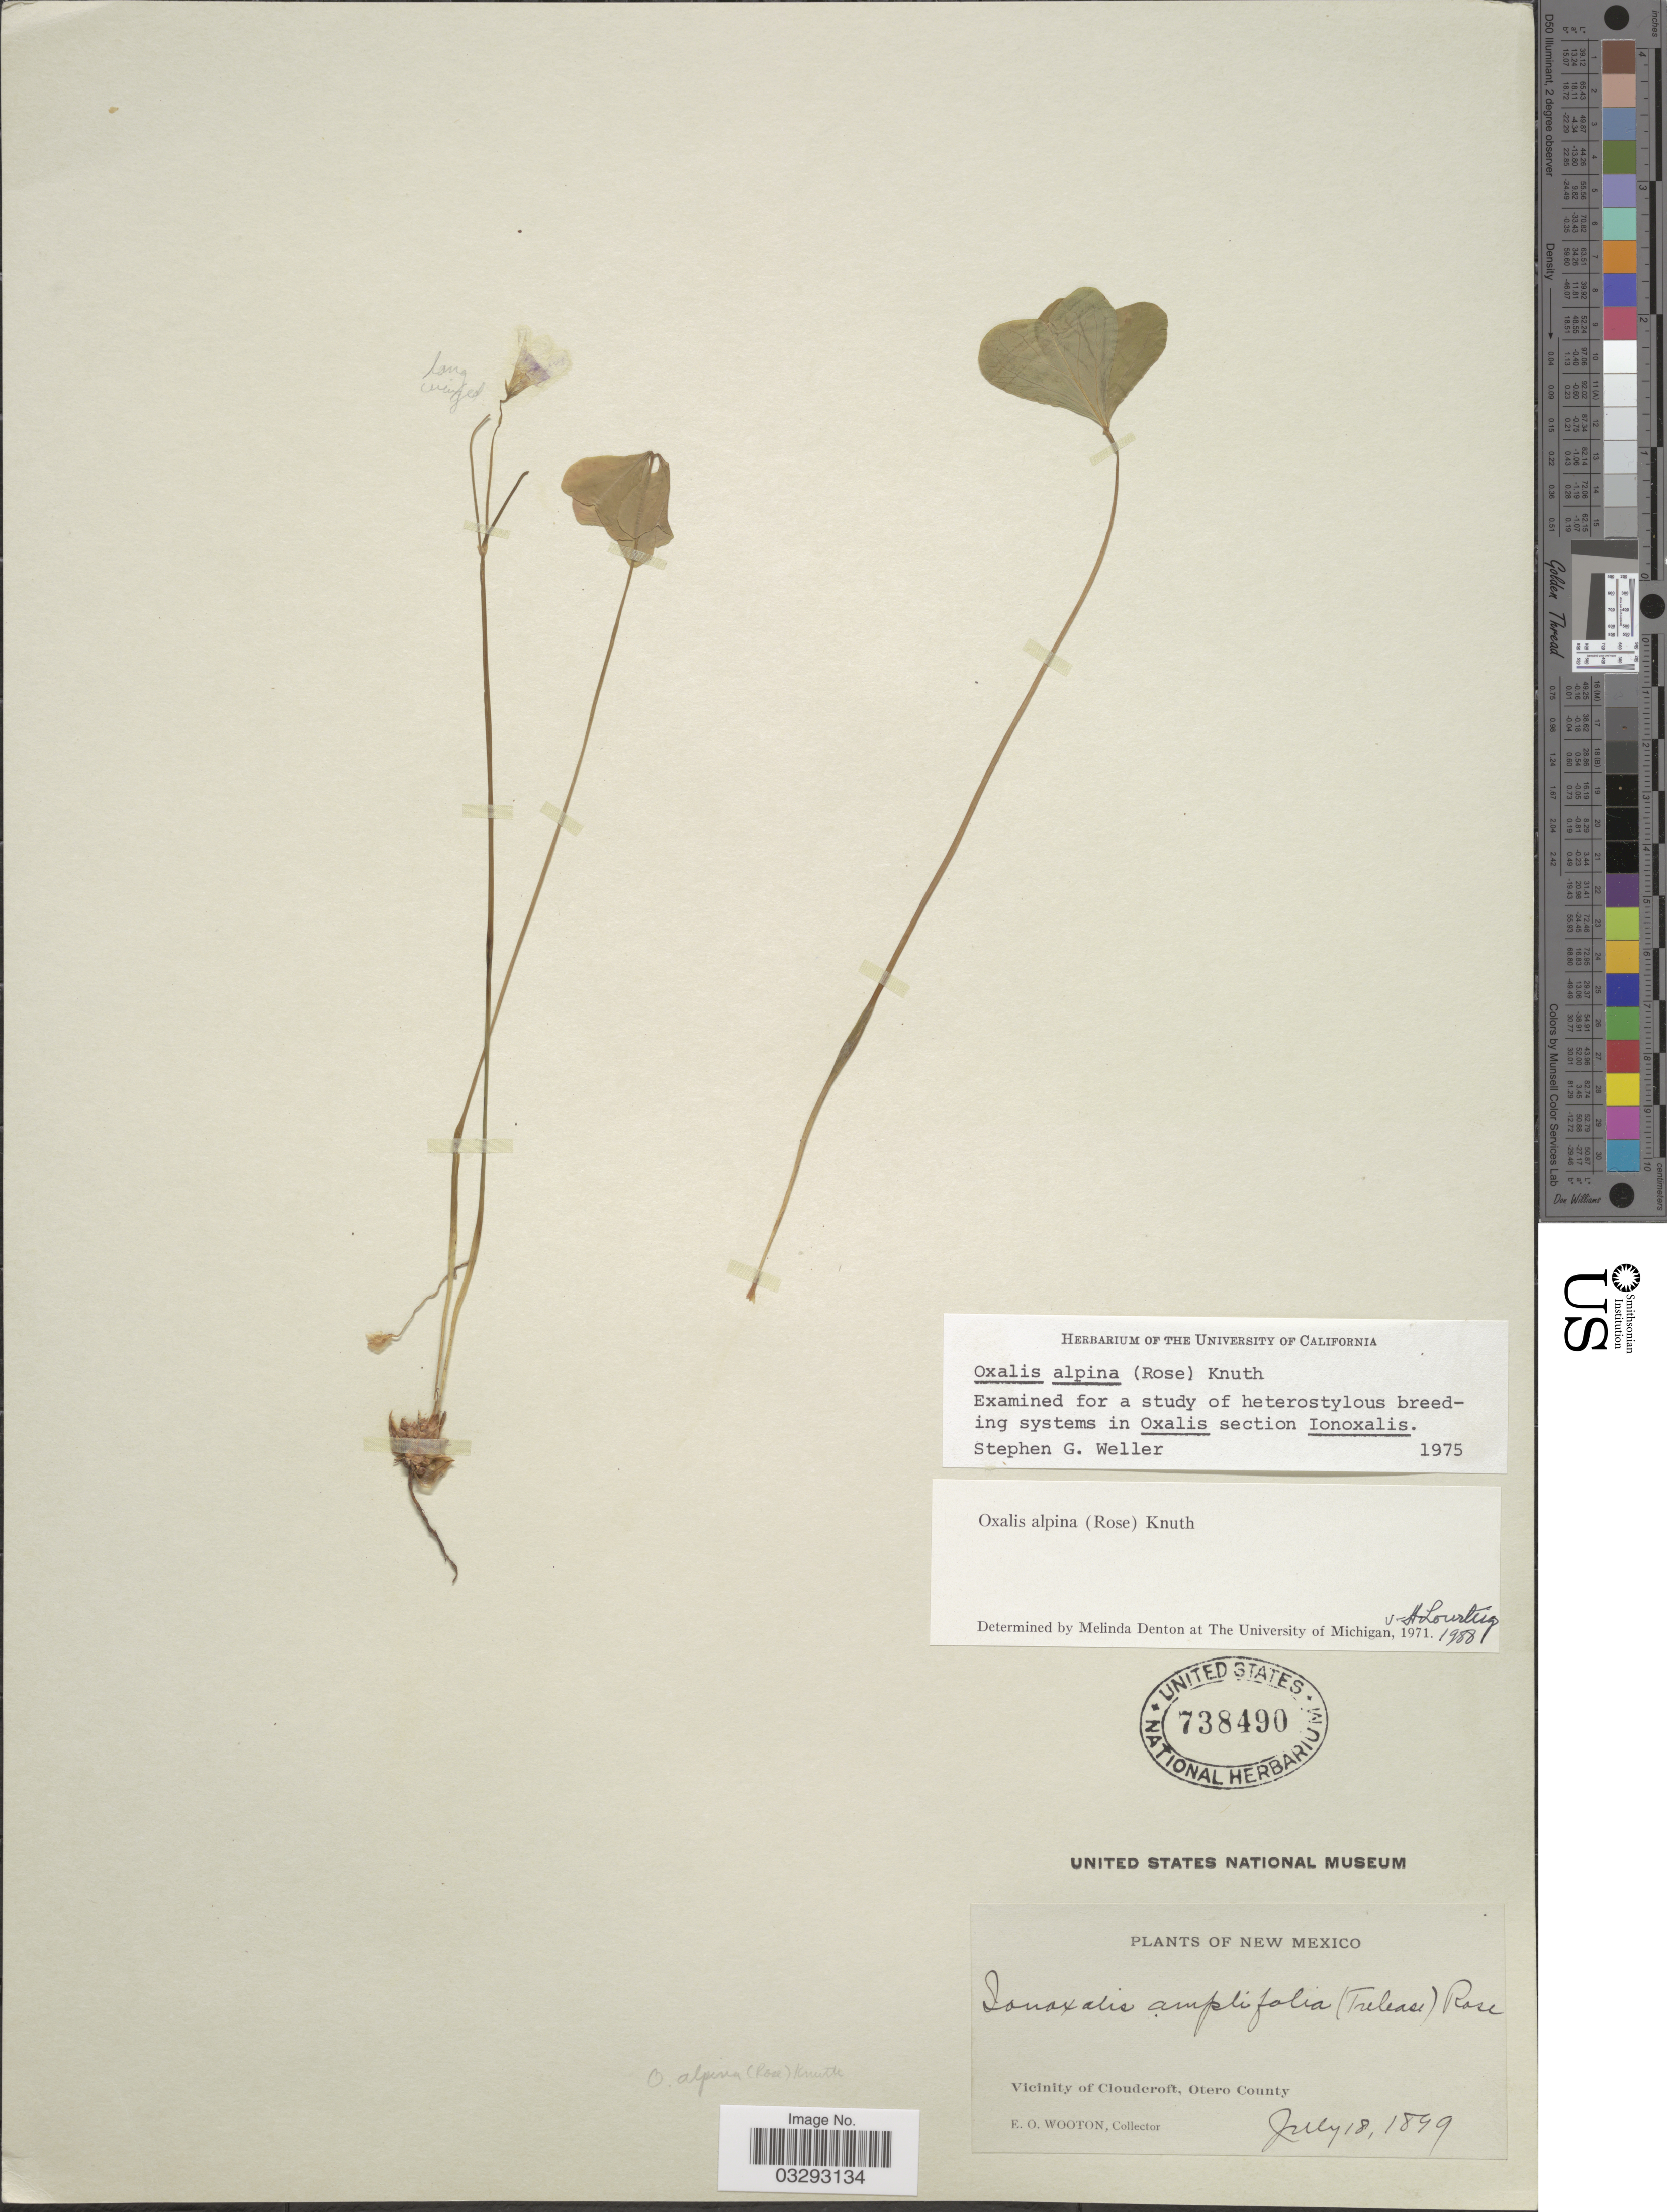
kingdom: Plantae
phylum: Tracheophyta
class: Magnoliopsida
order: Oxalidales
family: Oxalidaceae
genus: Oxalis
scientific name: Oxalis alpina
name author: (Rose) R. Knuth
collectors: E. O. Wooton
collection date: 1899-07-18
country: United States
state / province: New Mexico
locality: Vicinity of Cloudcroft, Otero County.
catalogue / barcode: US 738490